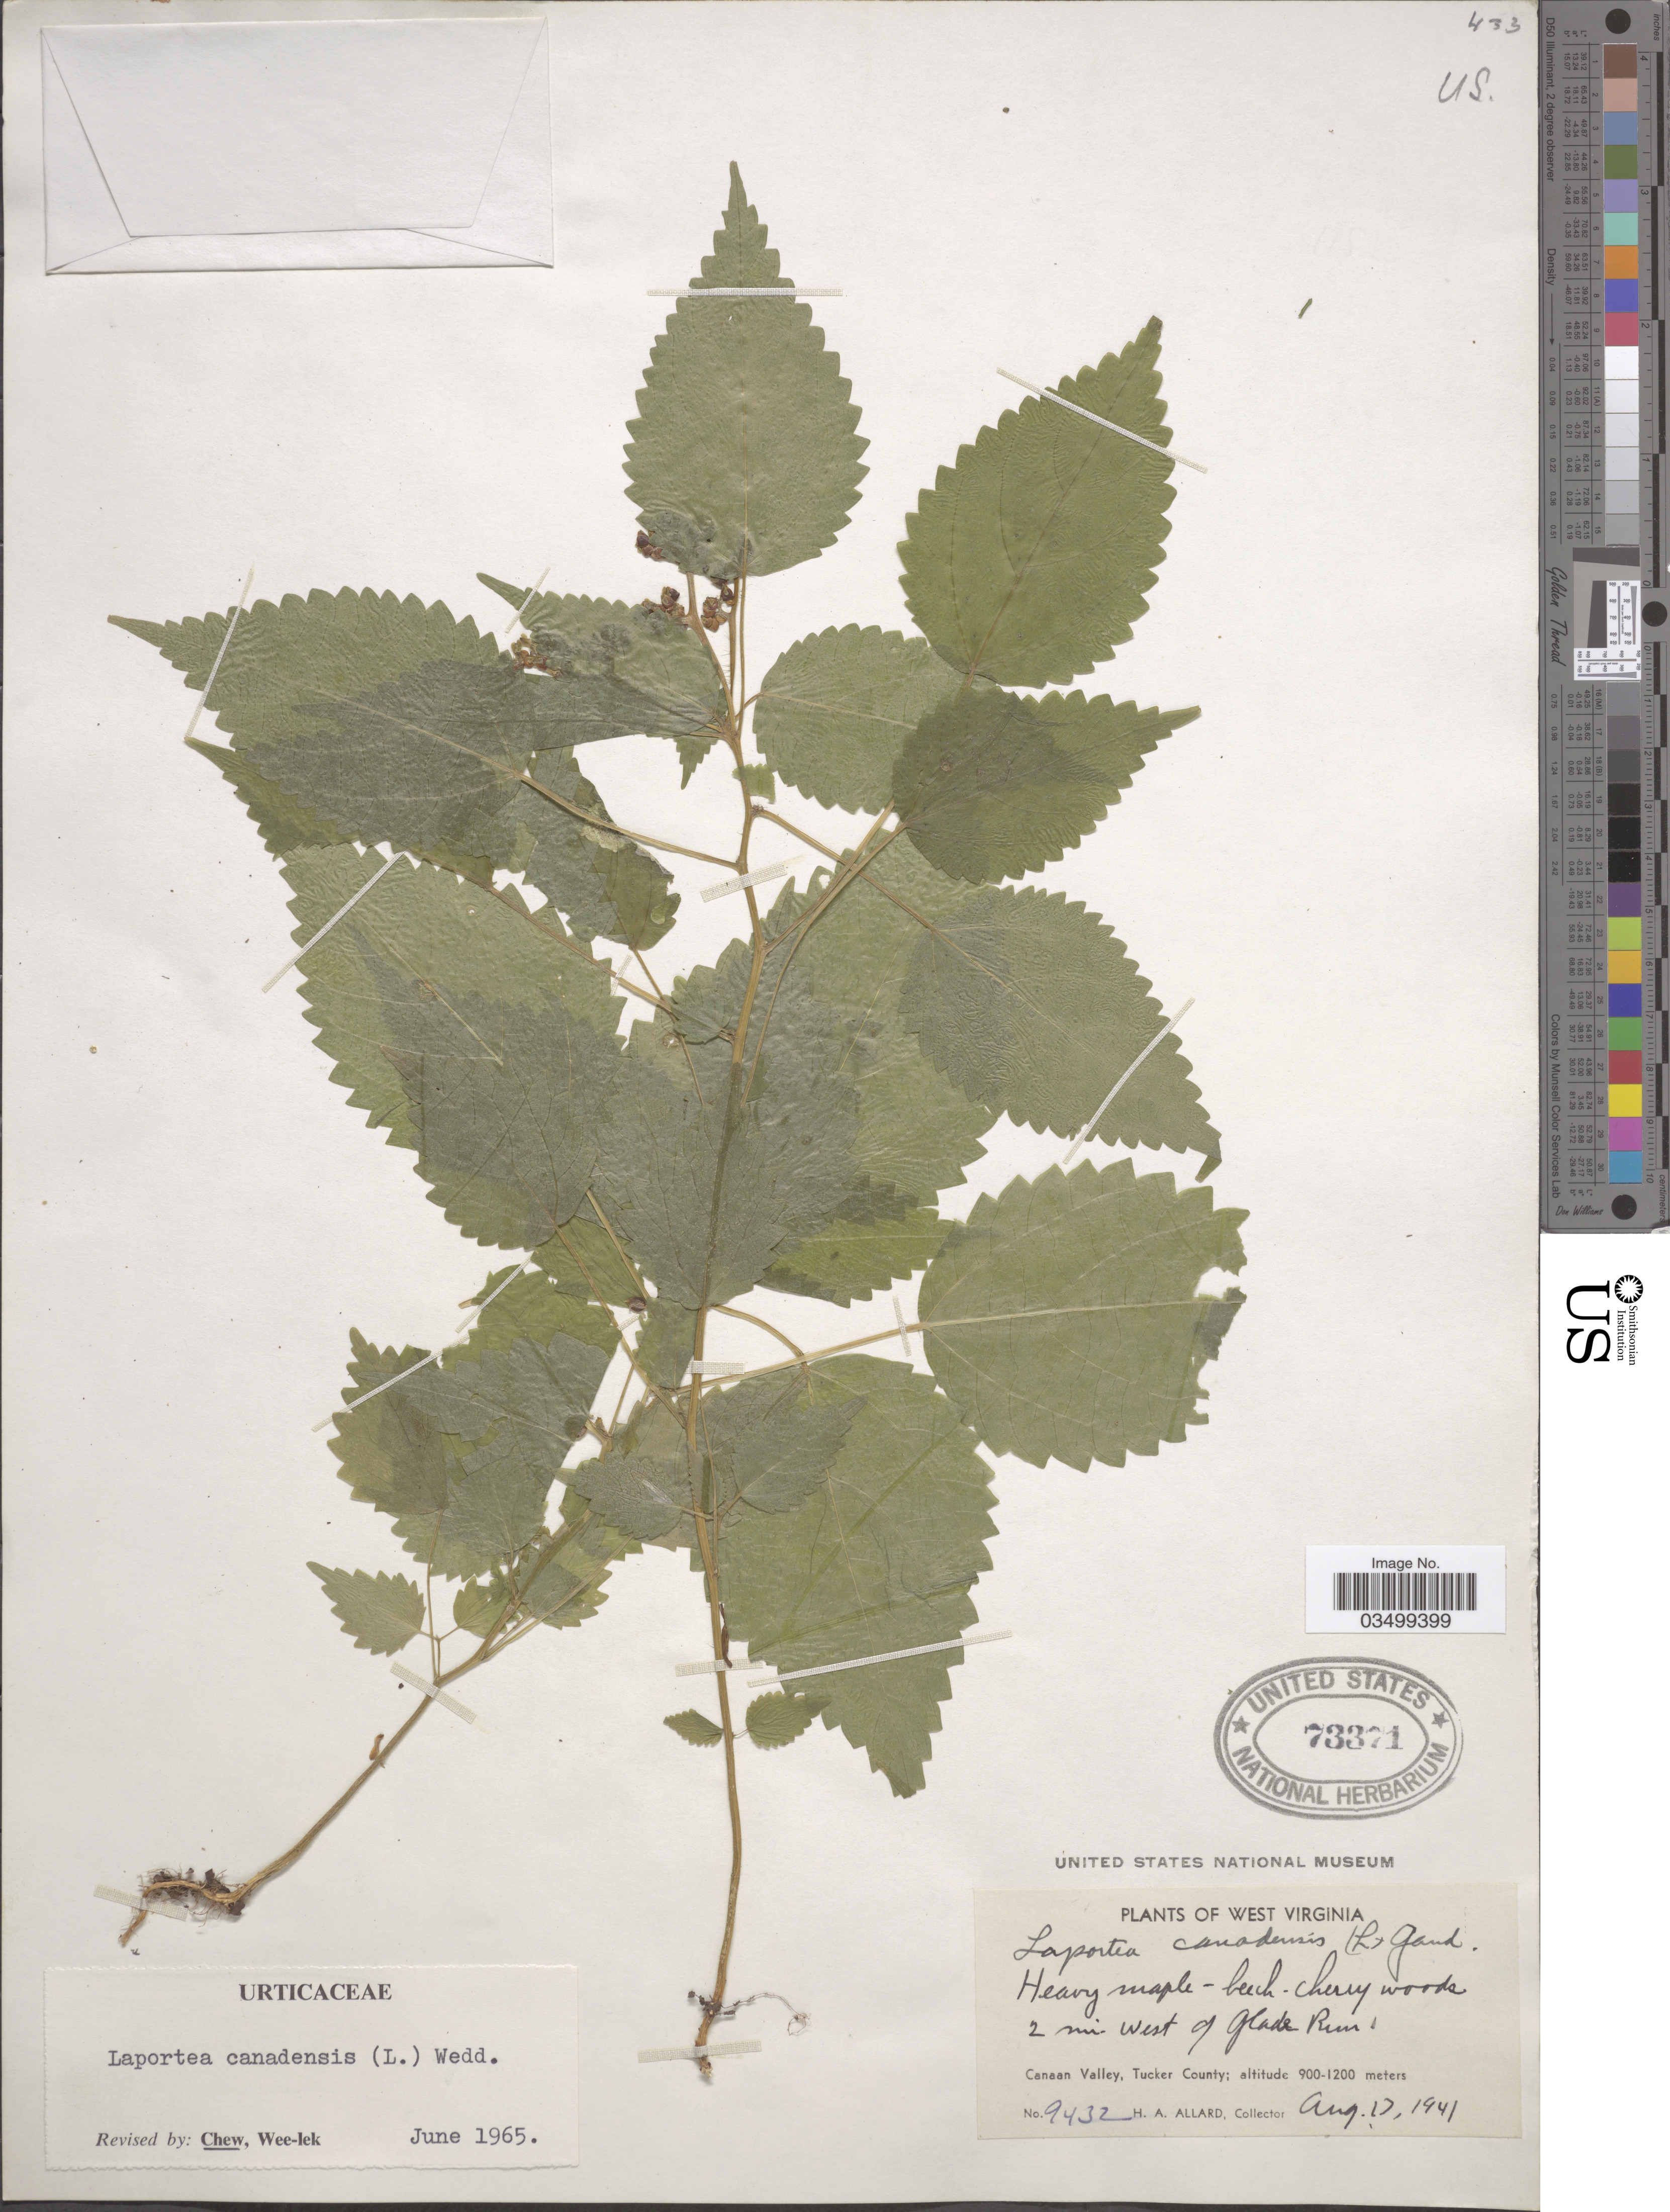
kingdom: Plantae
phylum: Tracheophyta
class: Magnoliopsida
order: Rosales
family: Urticaceae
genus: Laportea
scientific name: Laportea canadensis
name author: (L.) Wedd.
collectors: H. A. Allard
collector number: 9432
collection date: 1941-08-17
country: United States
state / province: West Virginia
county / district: Tucker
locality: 2 mi. West of Glade Run. Canaan Valley, Tucker County.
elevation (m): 900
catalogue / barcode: US 73371